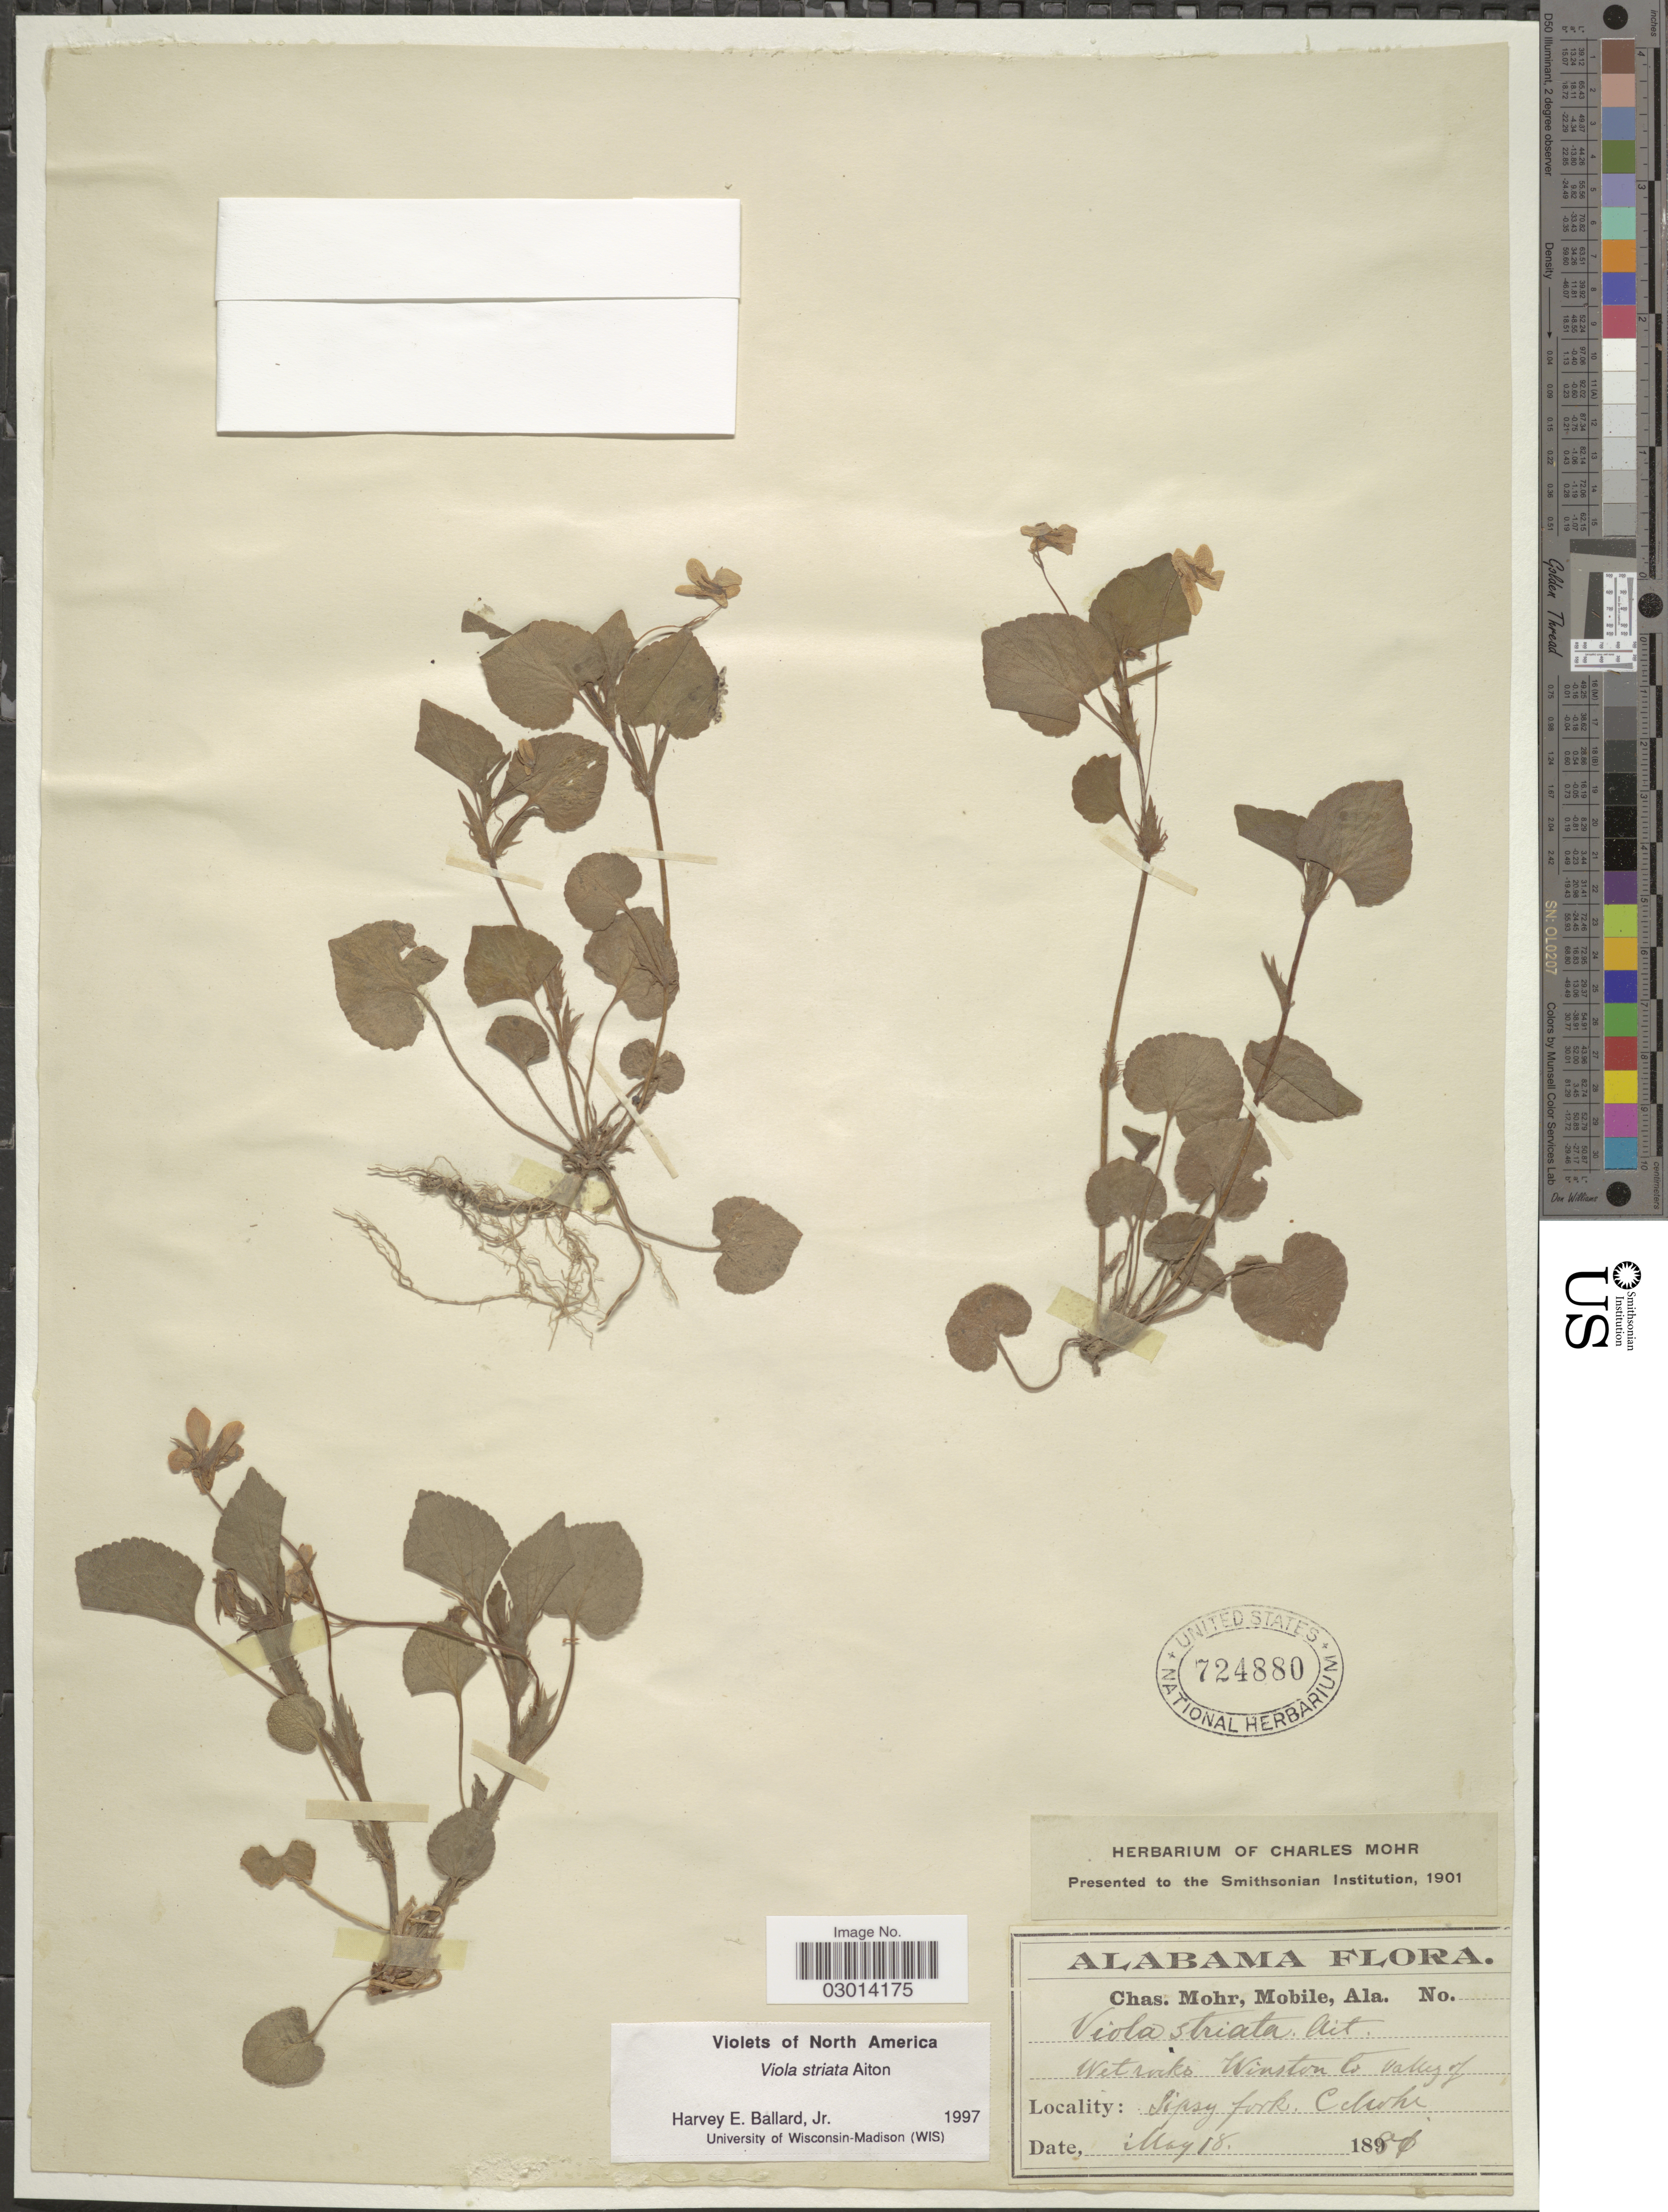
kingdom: Plantae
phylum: Tracheophyta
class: Magnoliopsida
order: Malpighiales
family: Violaceae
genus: Viola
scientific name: Viola rostrata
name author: Pursh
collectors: Mohr, C. T. (herbarium)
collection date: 1881-05-18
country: United States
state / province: Alabama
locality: Winston Co. Valley of Sipsy fork.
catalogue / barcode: US 724880